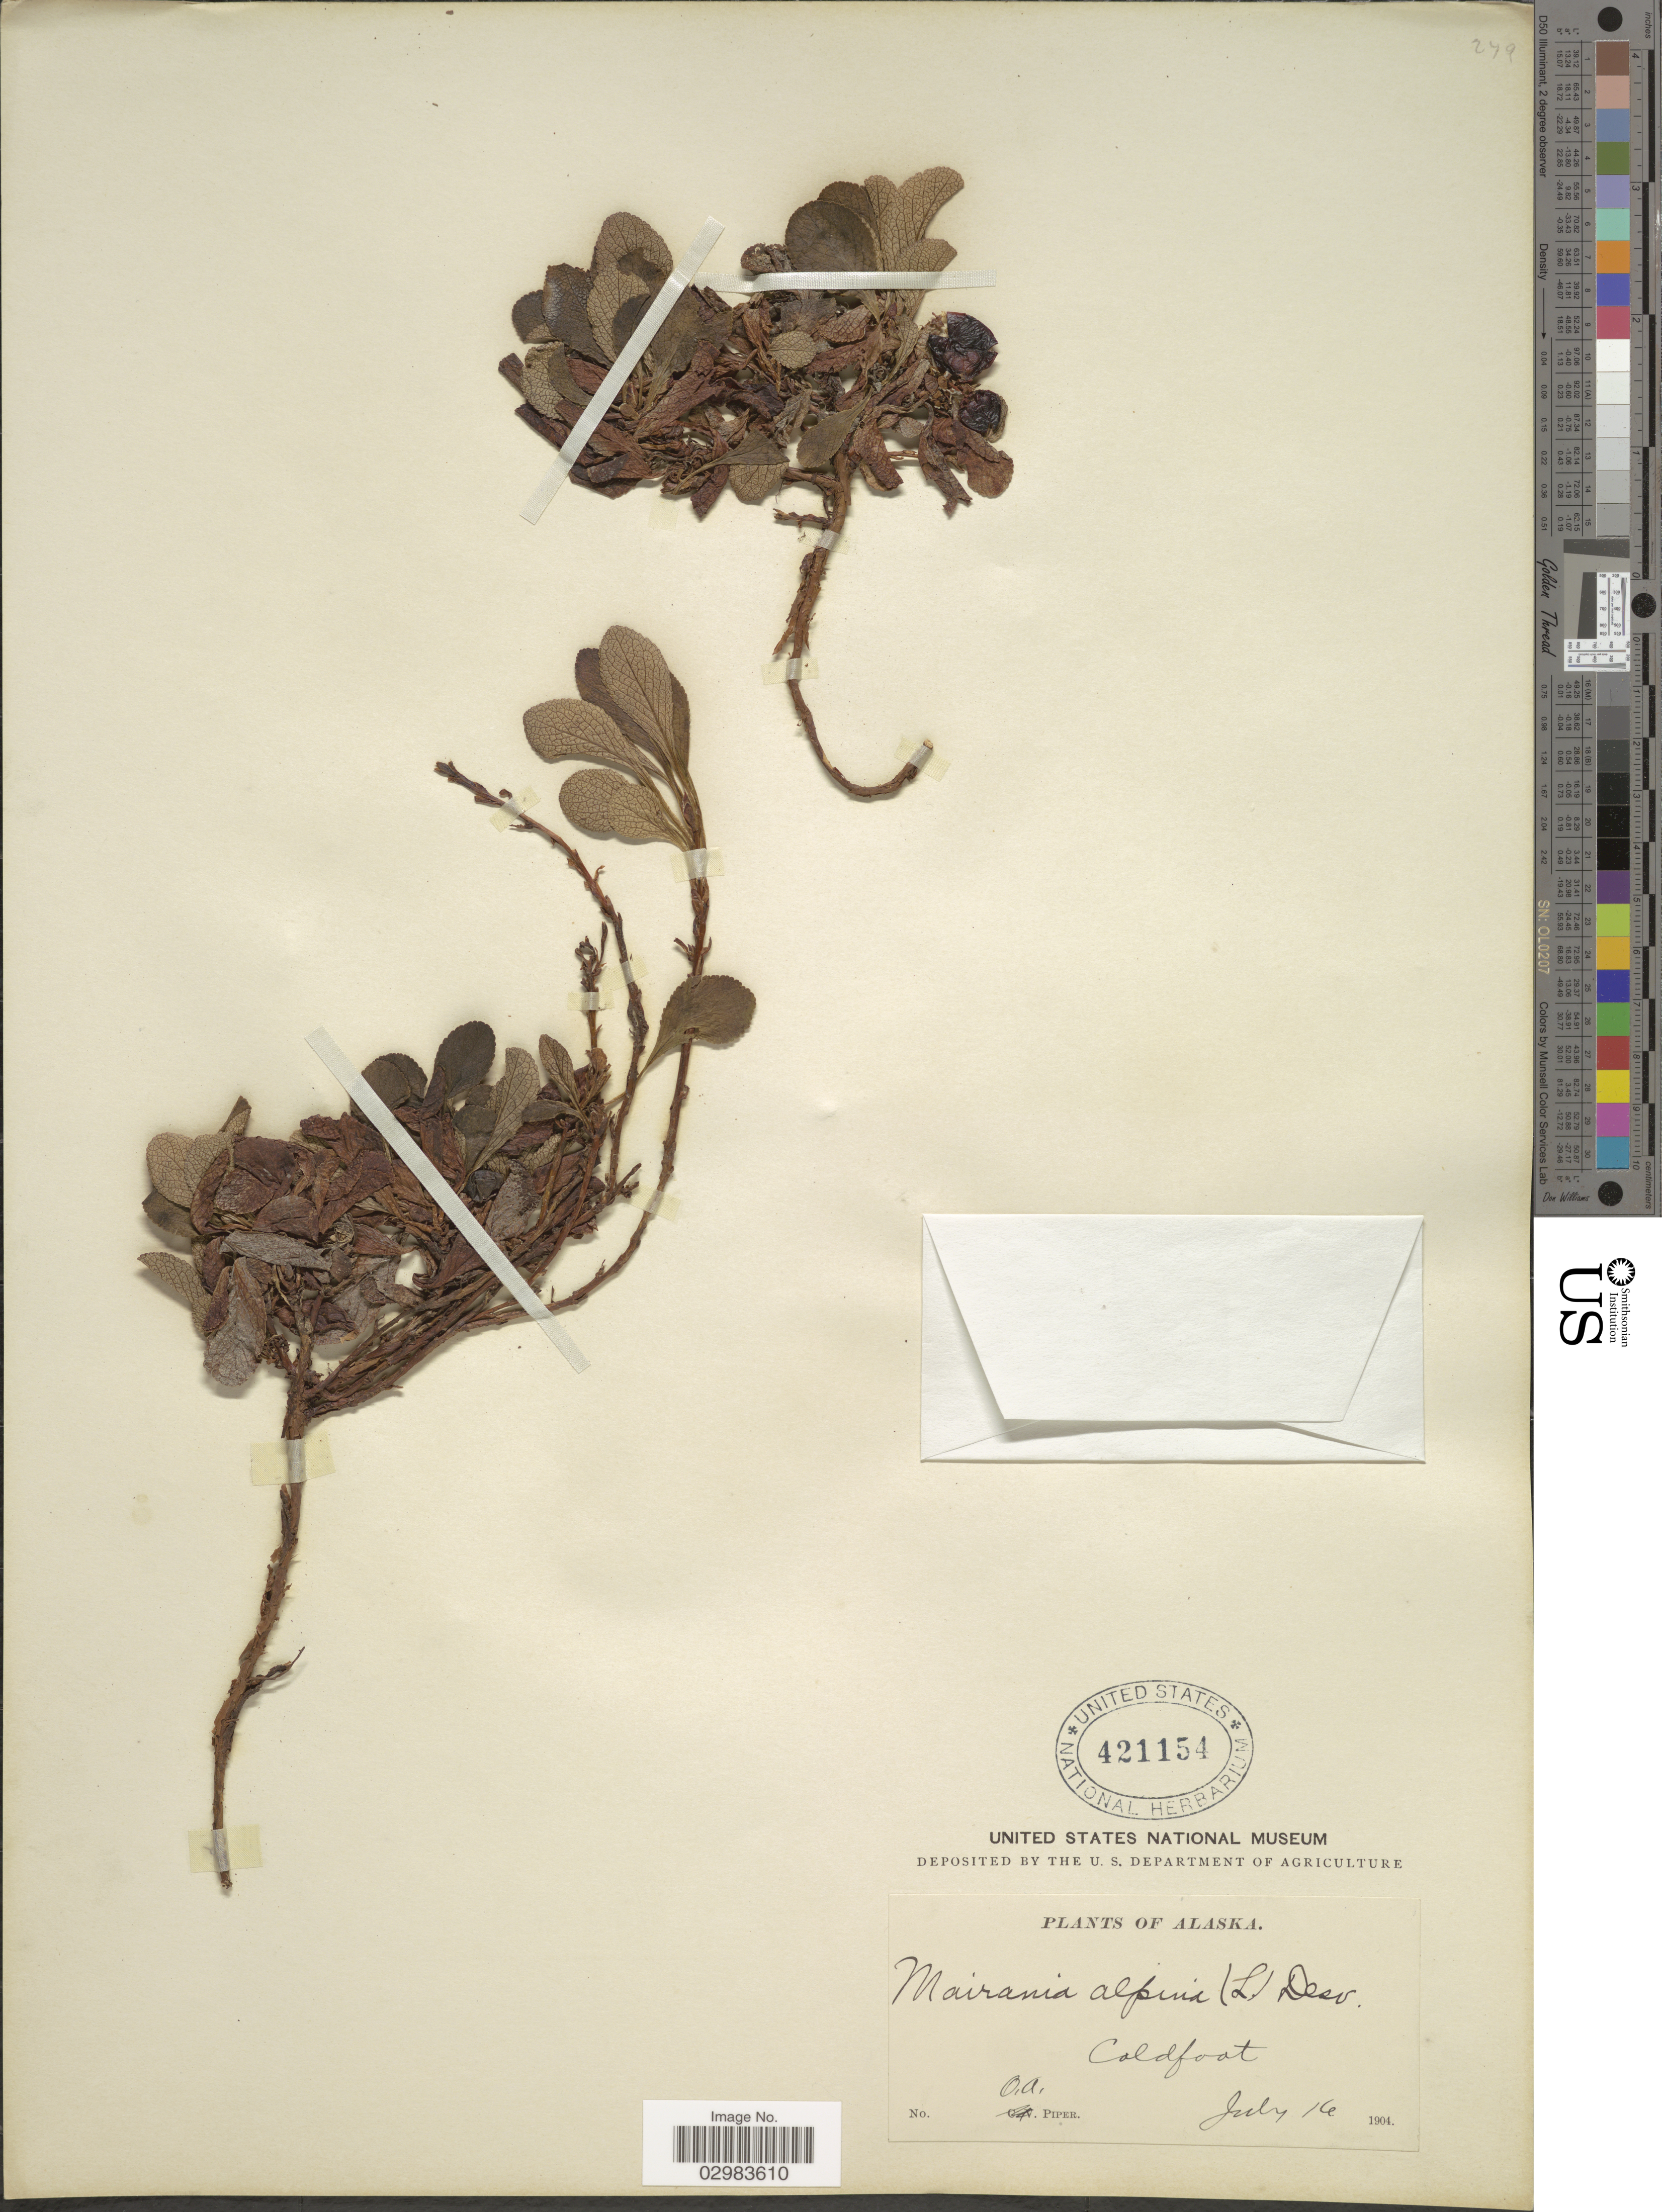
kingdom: Plantae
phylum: Tracheophyta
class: Magnoliopsida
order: Ericales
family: Ericaceae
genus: Arctostaphylos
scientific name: Arctostaphylos alpina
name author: (L.) Spreng.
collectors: O. Piper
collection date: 1904-07-14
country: United States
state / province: Alaska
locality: Coldfoot.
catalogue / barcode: US 421154